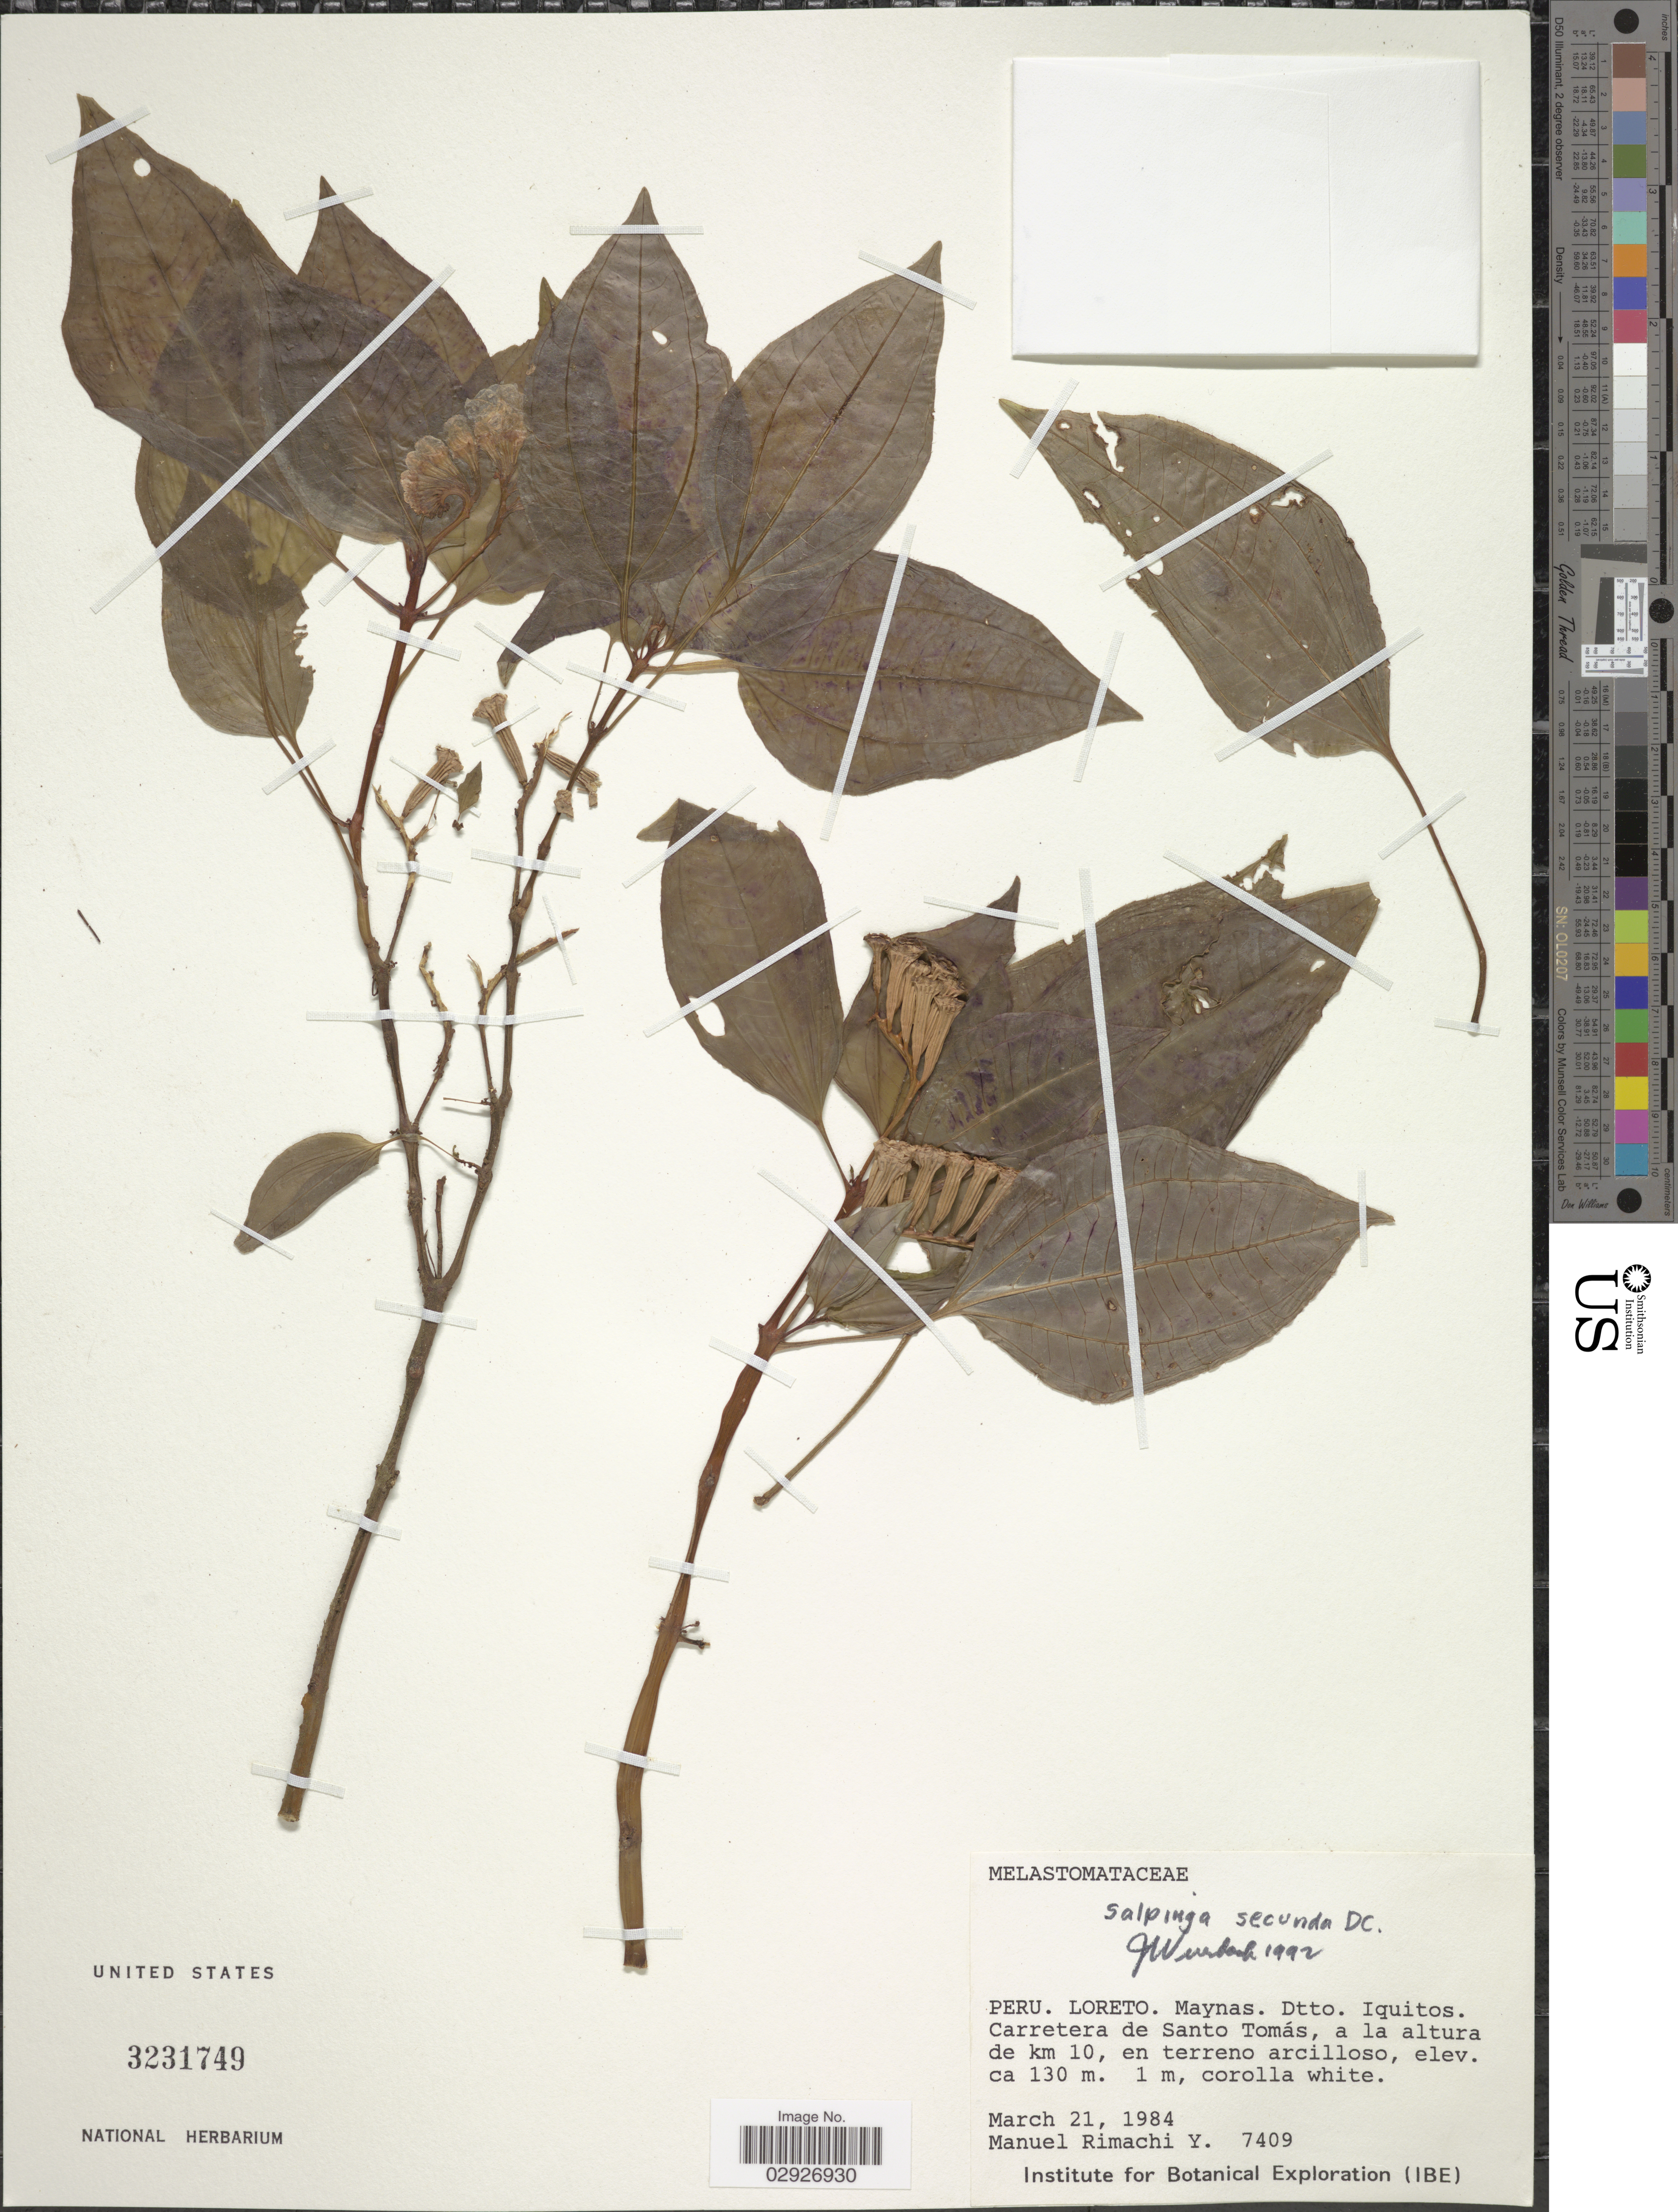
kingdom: Plantae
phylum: Tracheophyta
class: Magnoliopsida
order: Myrtales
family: Melastomataceae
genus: Salpinga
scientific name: Salpinga secunda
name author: Schrank & Mart. ex DC.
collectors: M. Rimachi Y.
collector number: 7409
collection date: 1984-03-21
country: Peru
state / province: Loreto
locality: Maynas. Dtto. Iquitos. Carretera de Santo Tomás, a la altura de km 10, en terreno arcilloso.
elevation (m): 130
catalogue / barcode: US 3231749